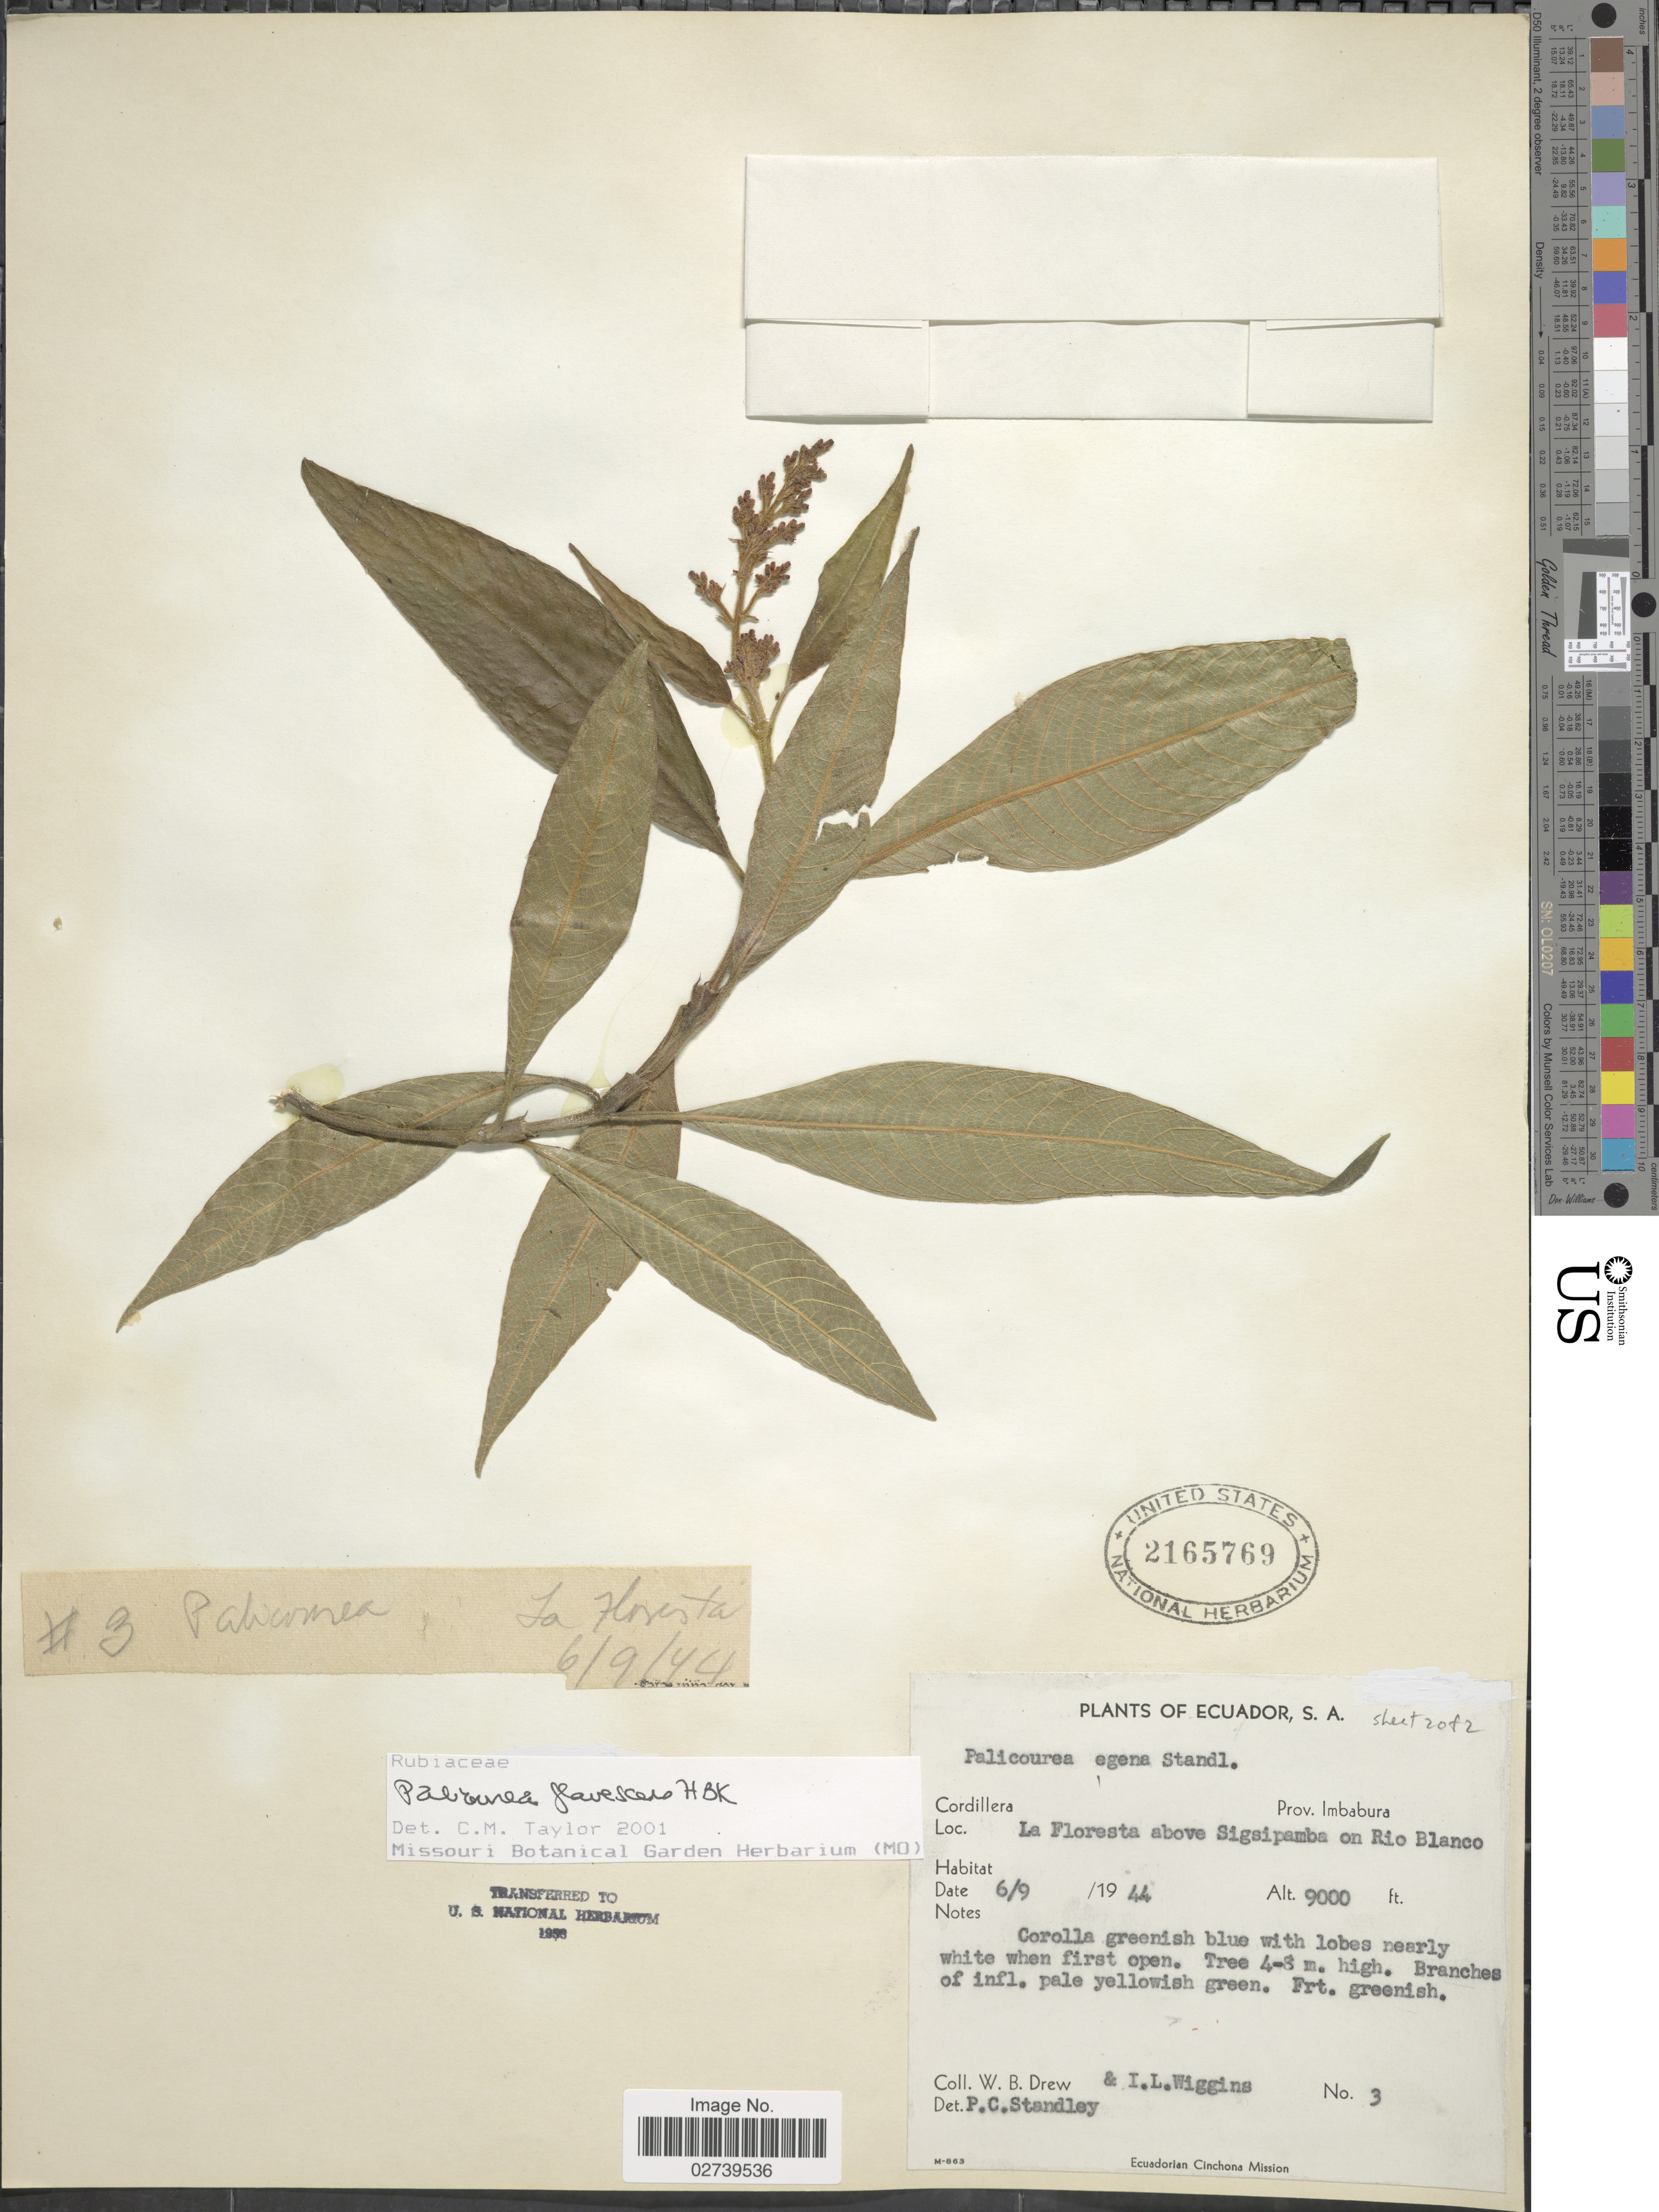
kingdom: Plantae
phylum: Tracheophyta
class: Magnoliopsida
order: Gentianales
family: Rubiaceae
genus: Palicourea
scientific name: Palicourea flavescens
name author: Kunth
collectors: W. B. Drew & I. L. Wiggins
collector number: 3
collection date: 1944-09-06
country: Ecuador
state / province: Imbabura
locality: Cordillera, La Floresta above Sigsipamba on Rio Blanco.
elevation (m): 2743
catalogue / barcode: US 2165769